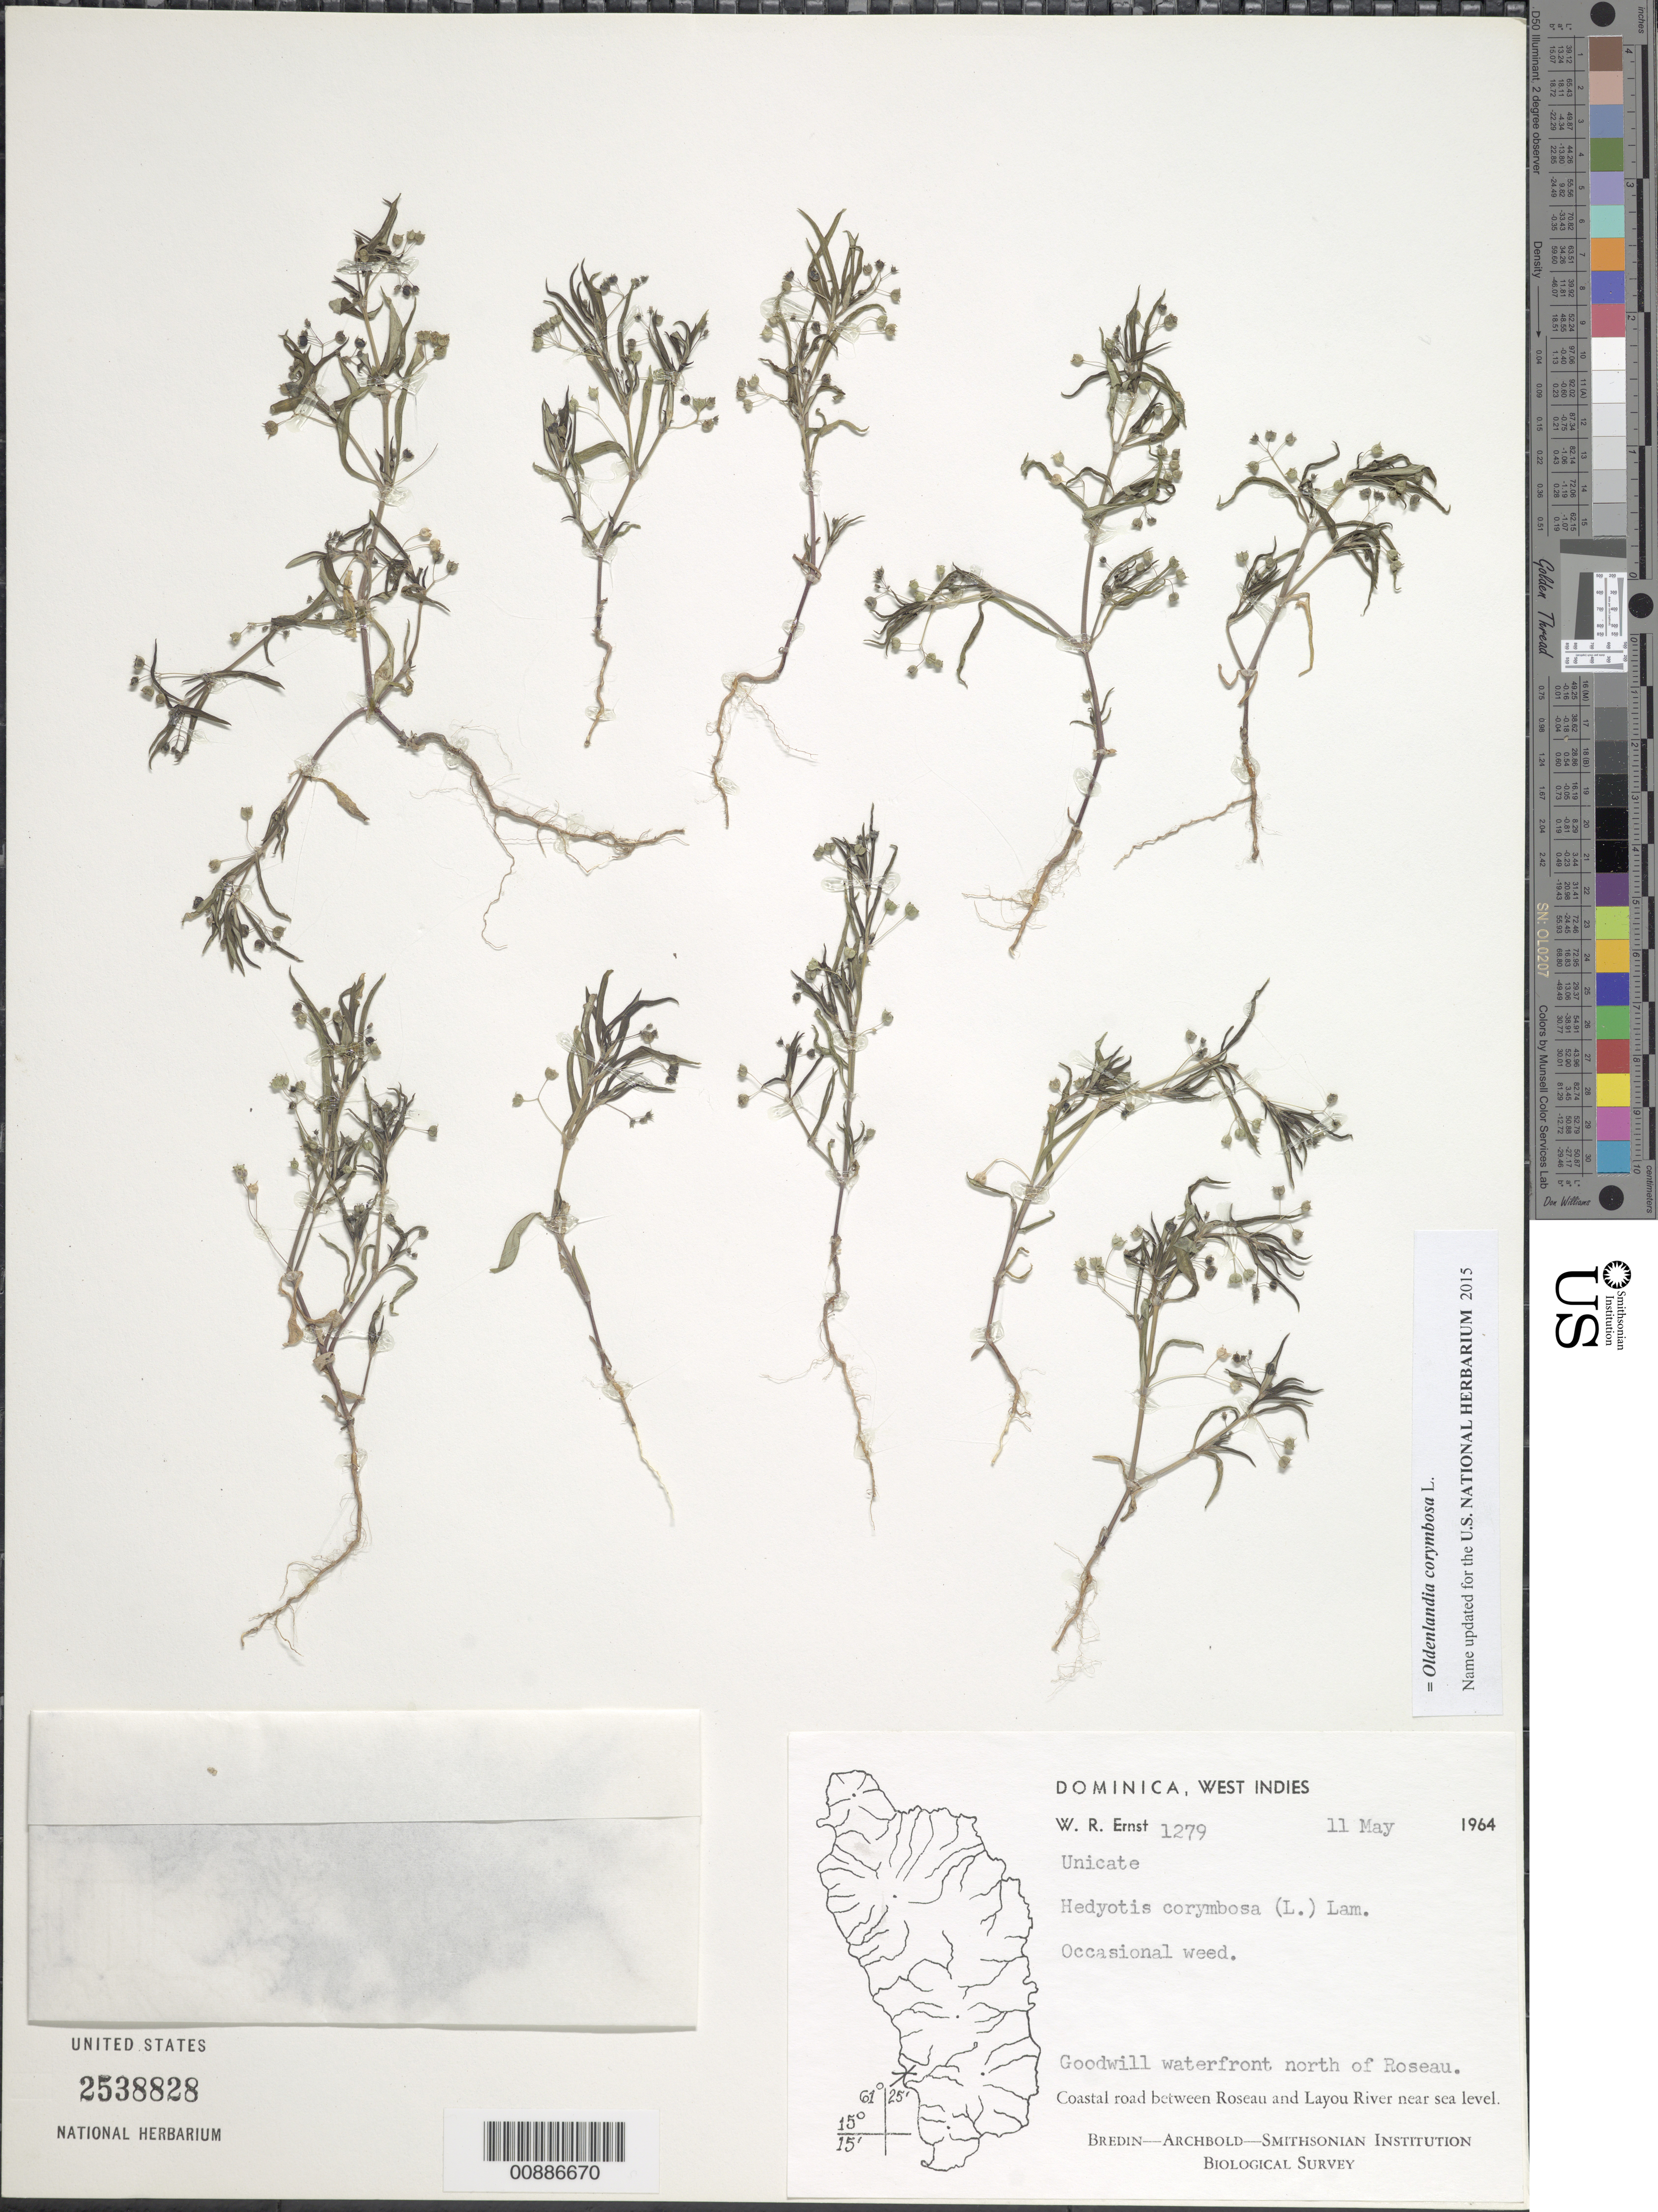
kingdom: Plantae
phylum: Tracheophyta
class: Magnoliopsida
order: Gentianales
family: Rubiaceae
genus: Oldenlandia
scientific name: Oldenlandia corymbosa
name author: L.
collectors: W. R. Ernst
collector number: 1279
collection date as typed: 11 May 1964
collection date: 1964-05-11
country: Dominica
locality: Goodwill waterfront, north of Roseau. Coastal road between Roseau and Layou River.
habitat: Along coastal road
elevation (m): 0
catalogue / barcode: US 2538828